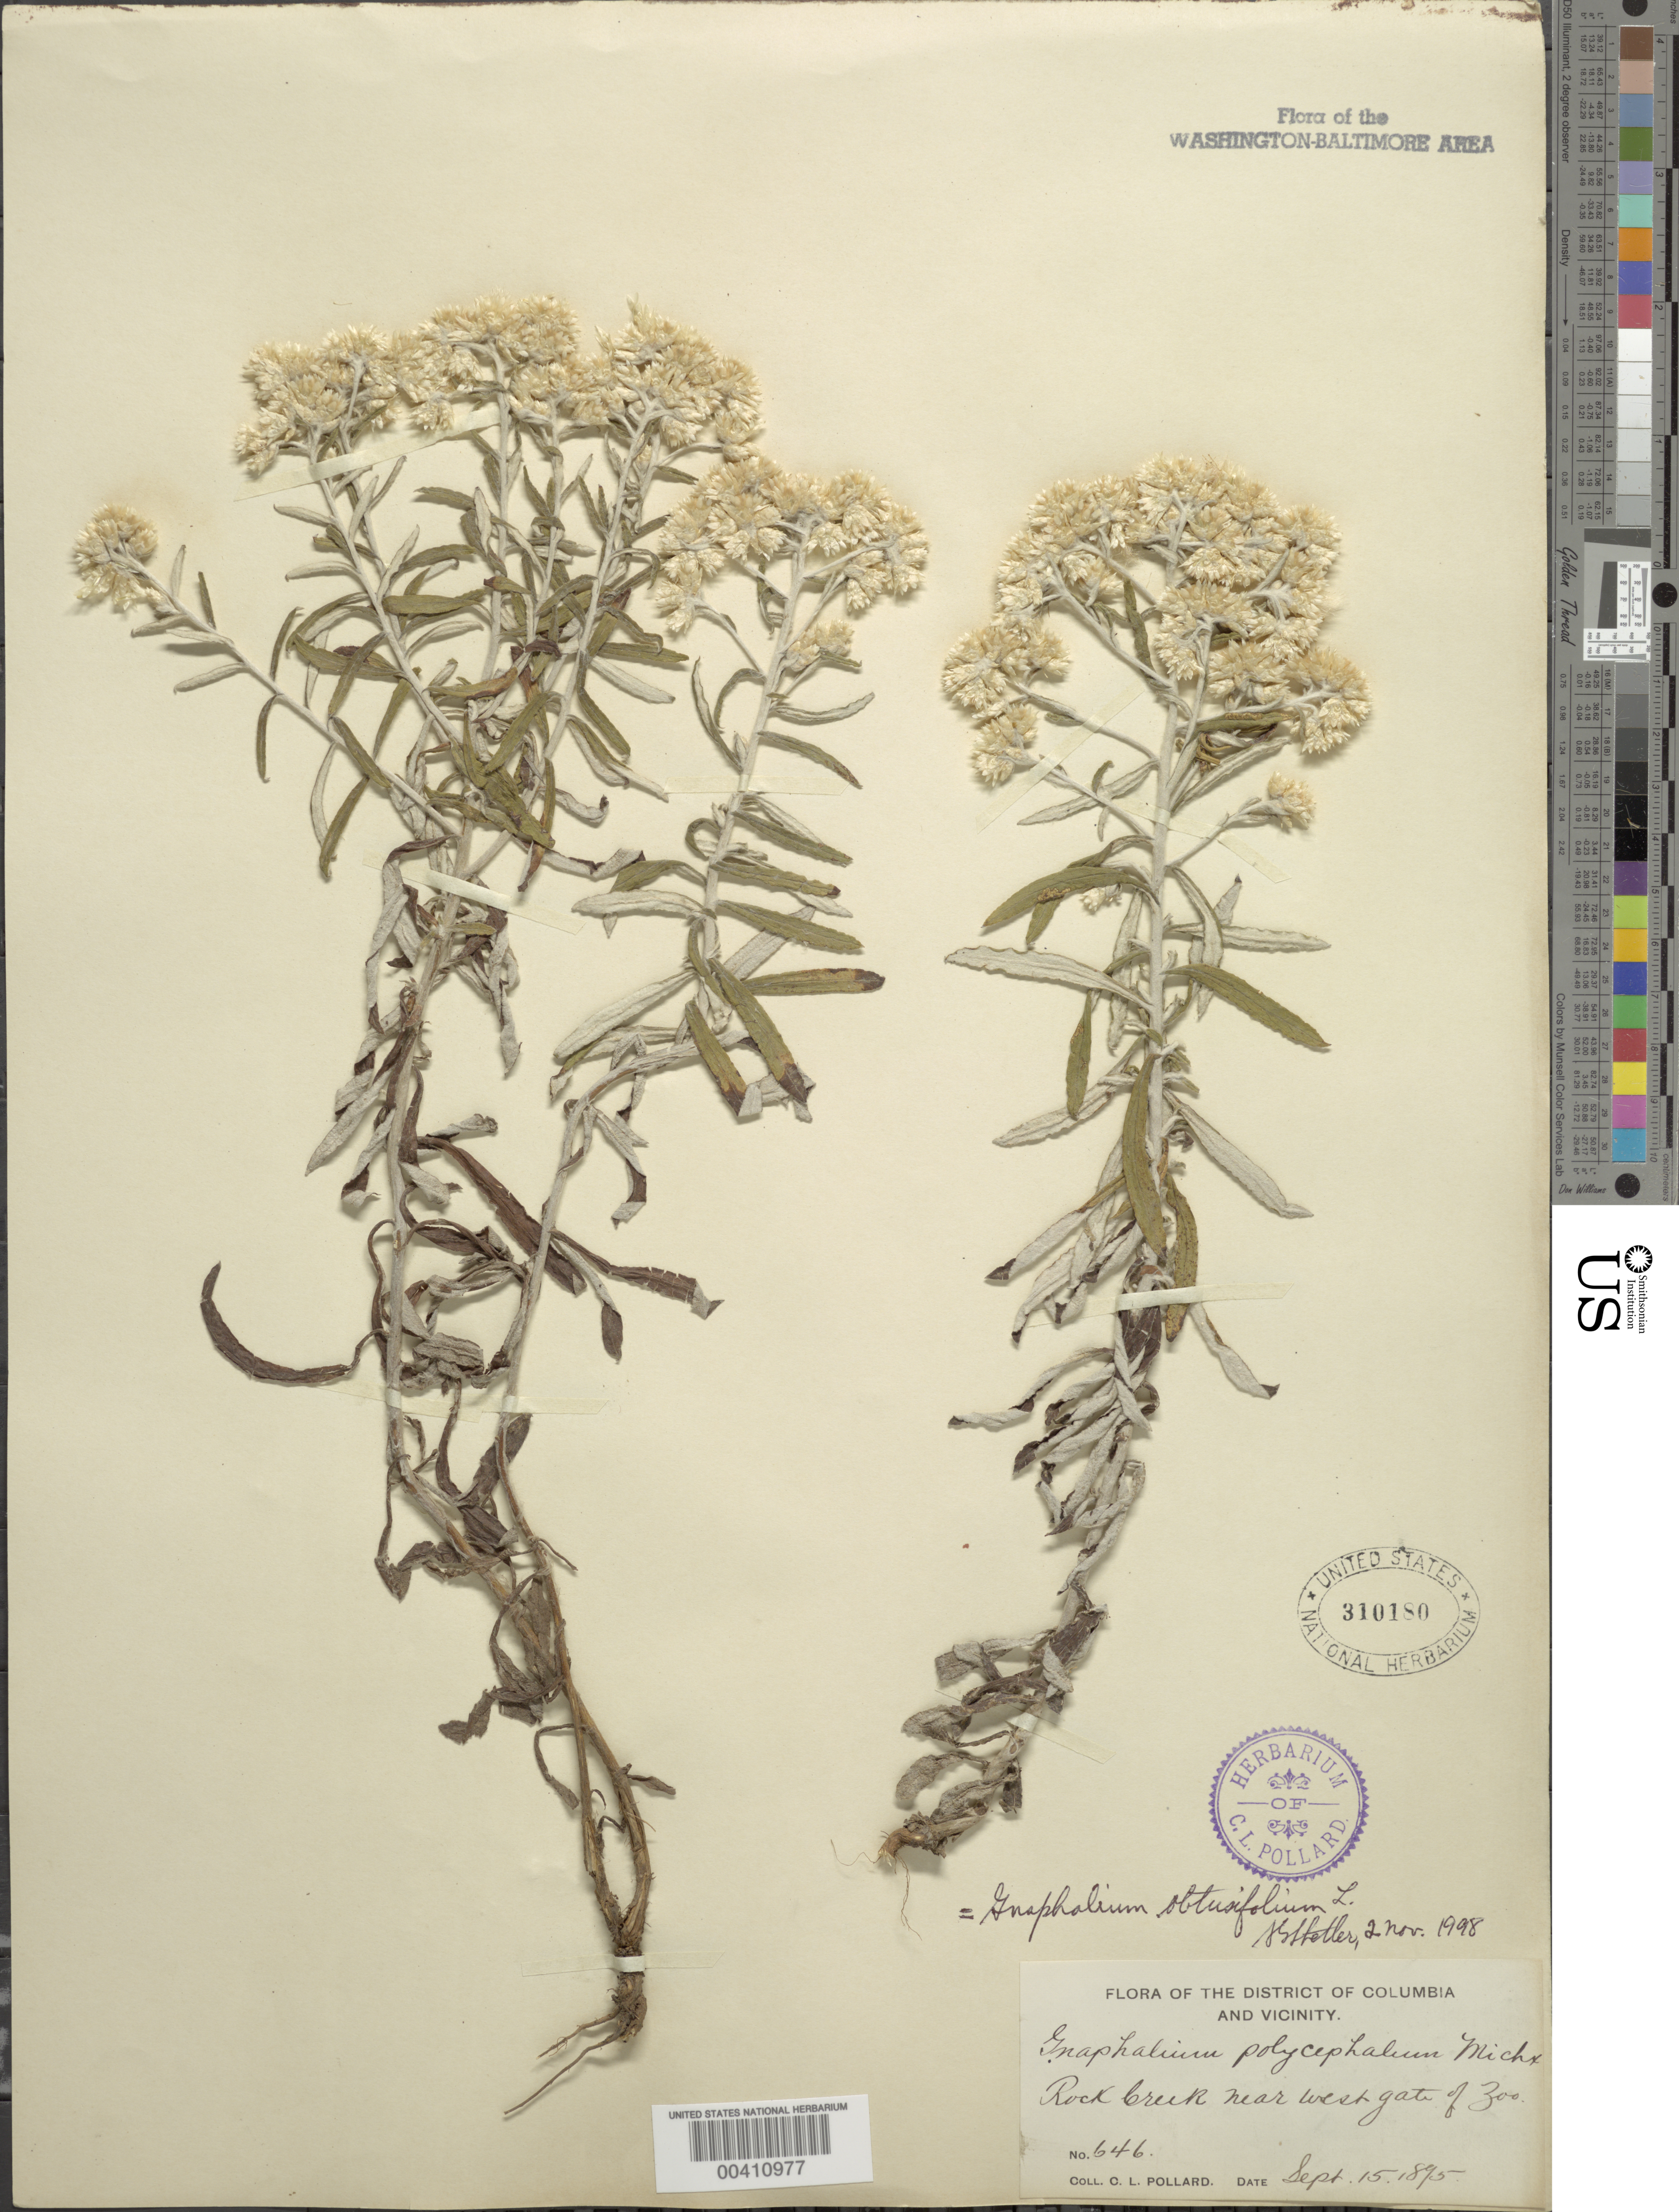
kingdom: Plantae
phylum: Tracheophyta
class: Magnoliopsida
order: Asterales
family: Asteraceae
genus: Pseudognaphalium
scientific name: Pseudognaphalium obtusifolium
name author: (L.) Hilliard & B.L. Burtt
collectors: C. L. Pollard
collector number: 646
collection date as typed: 15 Sep 1895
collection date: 1895-09-15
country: United States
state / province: District of Columbia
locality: Rock Creek near west gate of Zoo Rock Creek Park & vicinity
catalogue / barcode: US 310180